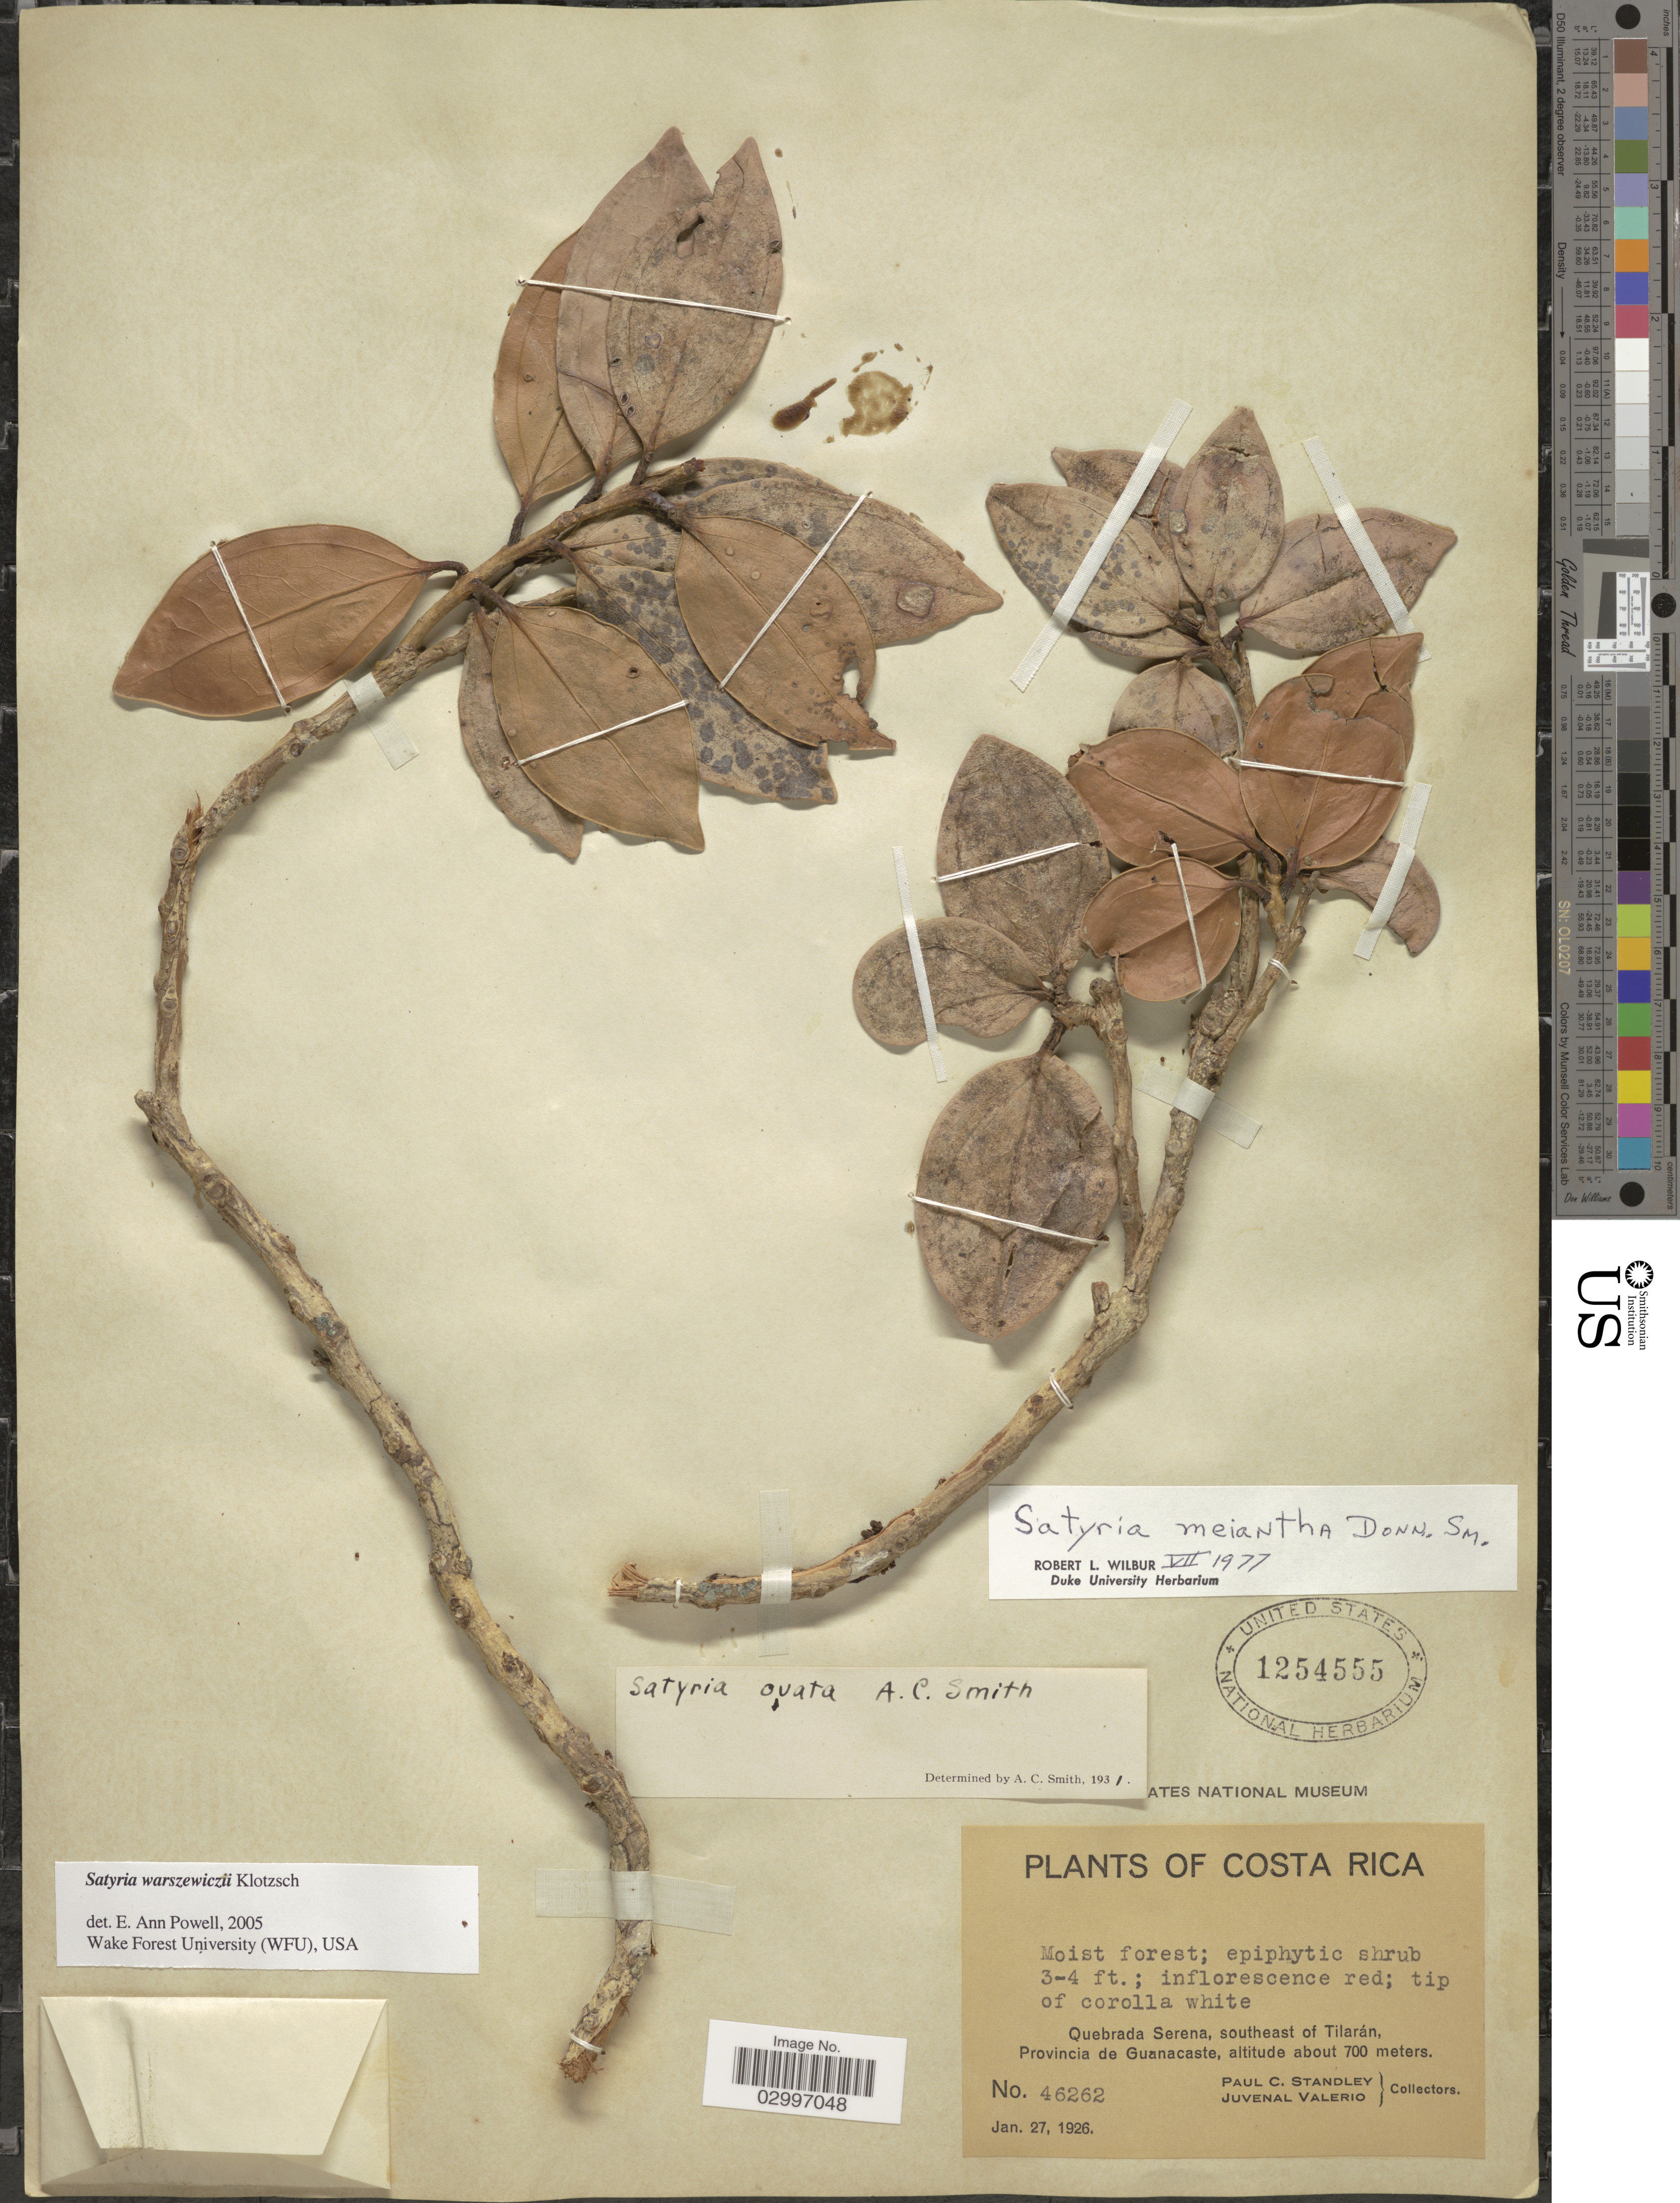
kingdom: Plantae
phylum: Tracheophyta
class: Magnoliopsida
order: Ericales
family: Ericaceae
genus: Satyria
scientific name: Satyria warszewiczii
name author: Klotzsch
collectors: P. C. Standley & J. Valerio R.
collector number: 46262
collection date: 1926-01-27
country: Costa Rica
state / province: Guanacaste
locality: Quebrada Serena, southeast of Tilarán, Provincia de Guanacaste.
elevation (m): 700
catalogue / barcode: US 1254555